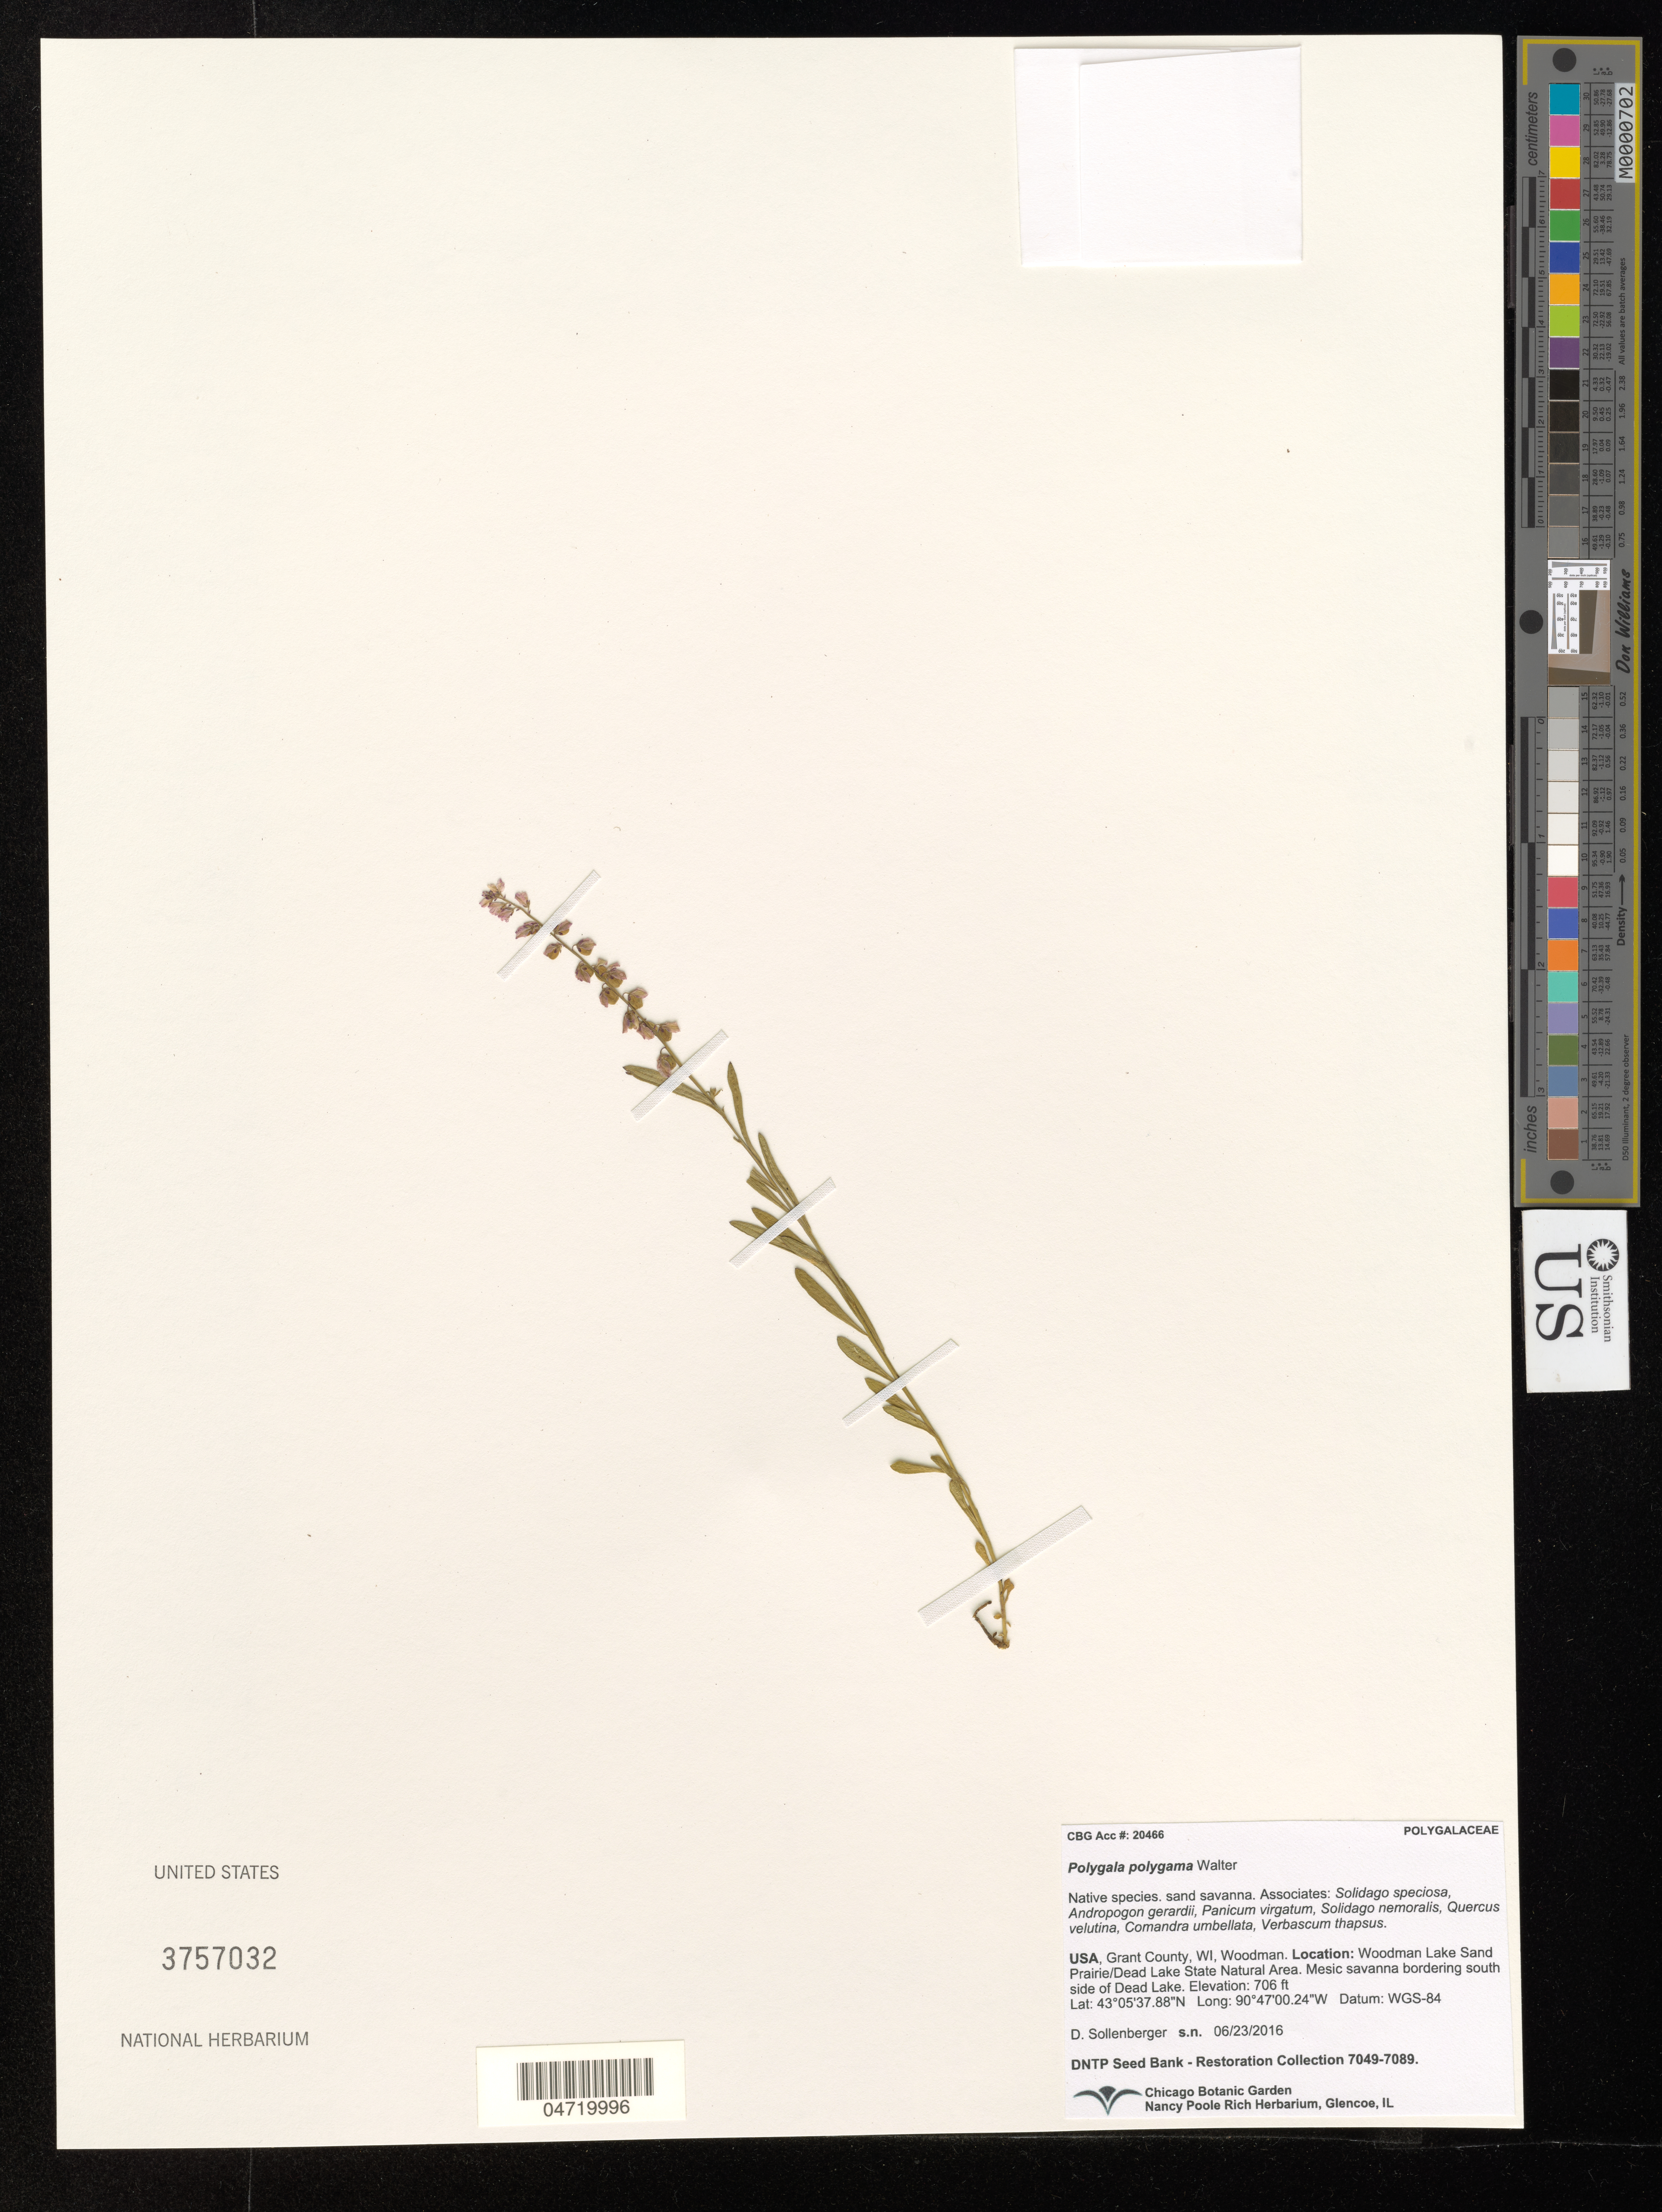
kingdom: Plantae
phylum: Tracheophyta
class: Magnoliopsida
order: Fabales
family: Polygalaceae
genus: Polygala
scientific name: Polygala polygama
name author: Walter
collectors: D. Sollenberger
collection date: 2016-06-23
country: United States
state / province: Wisconsin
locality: Grant County, Woodman. Woodman Lake Sand Prairie/Dead Lake State Natural Area. Mesic savanna bordering south side of Dead Lake.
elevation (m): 215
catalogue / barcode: US 3757032